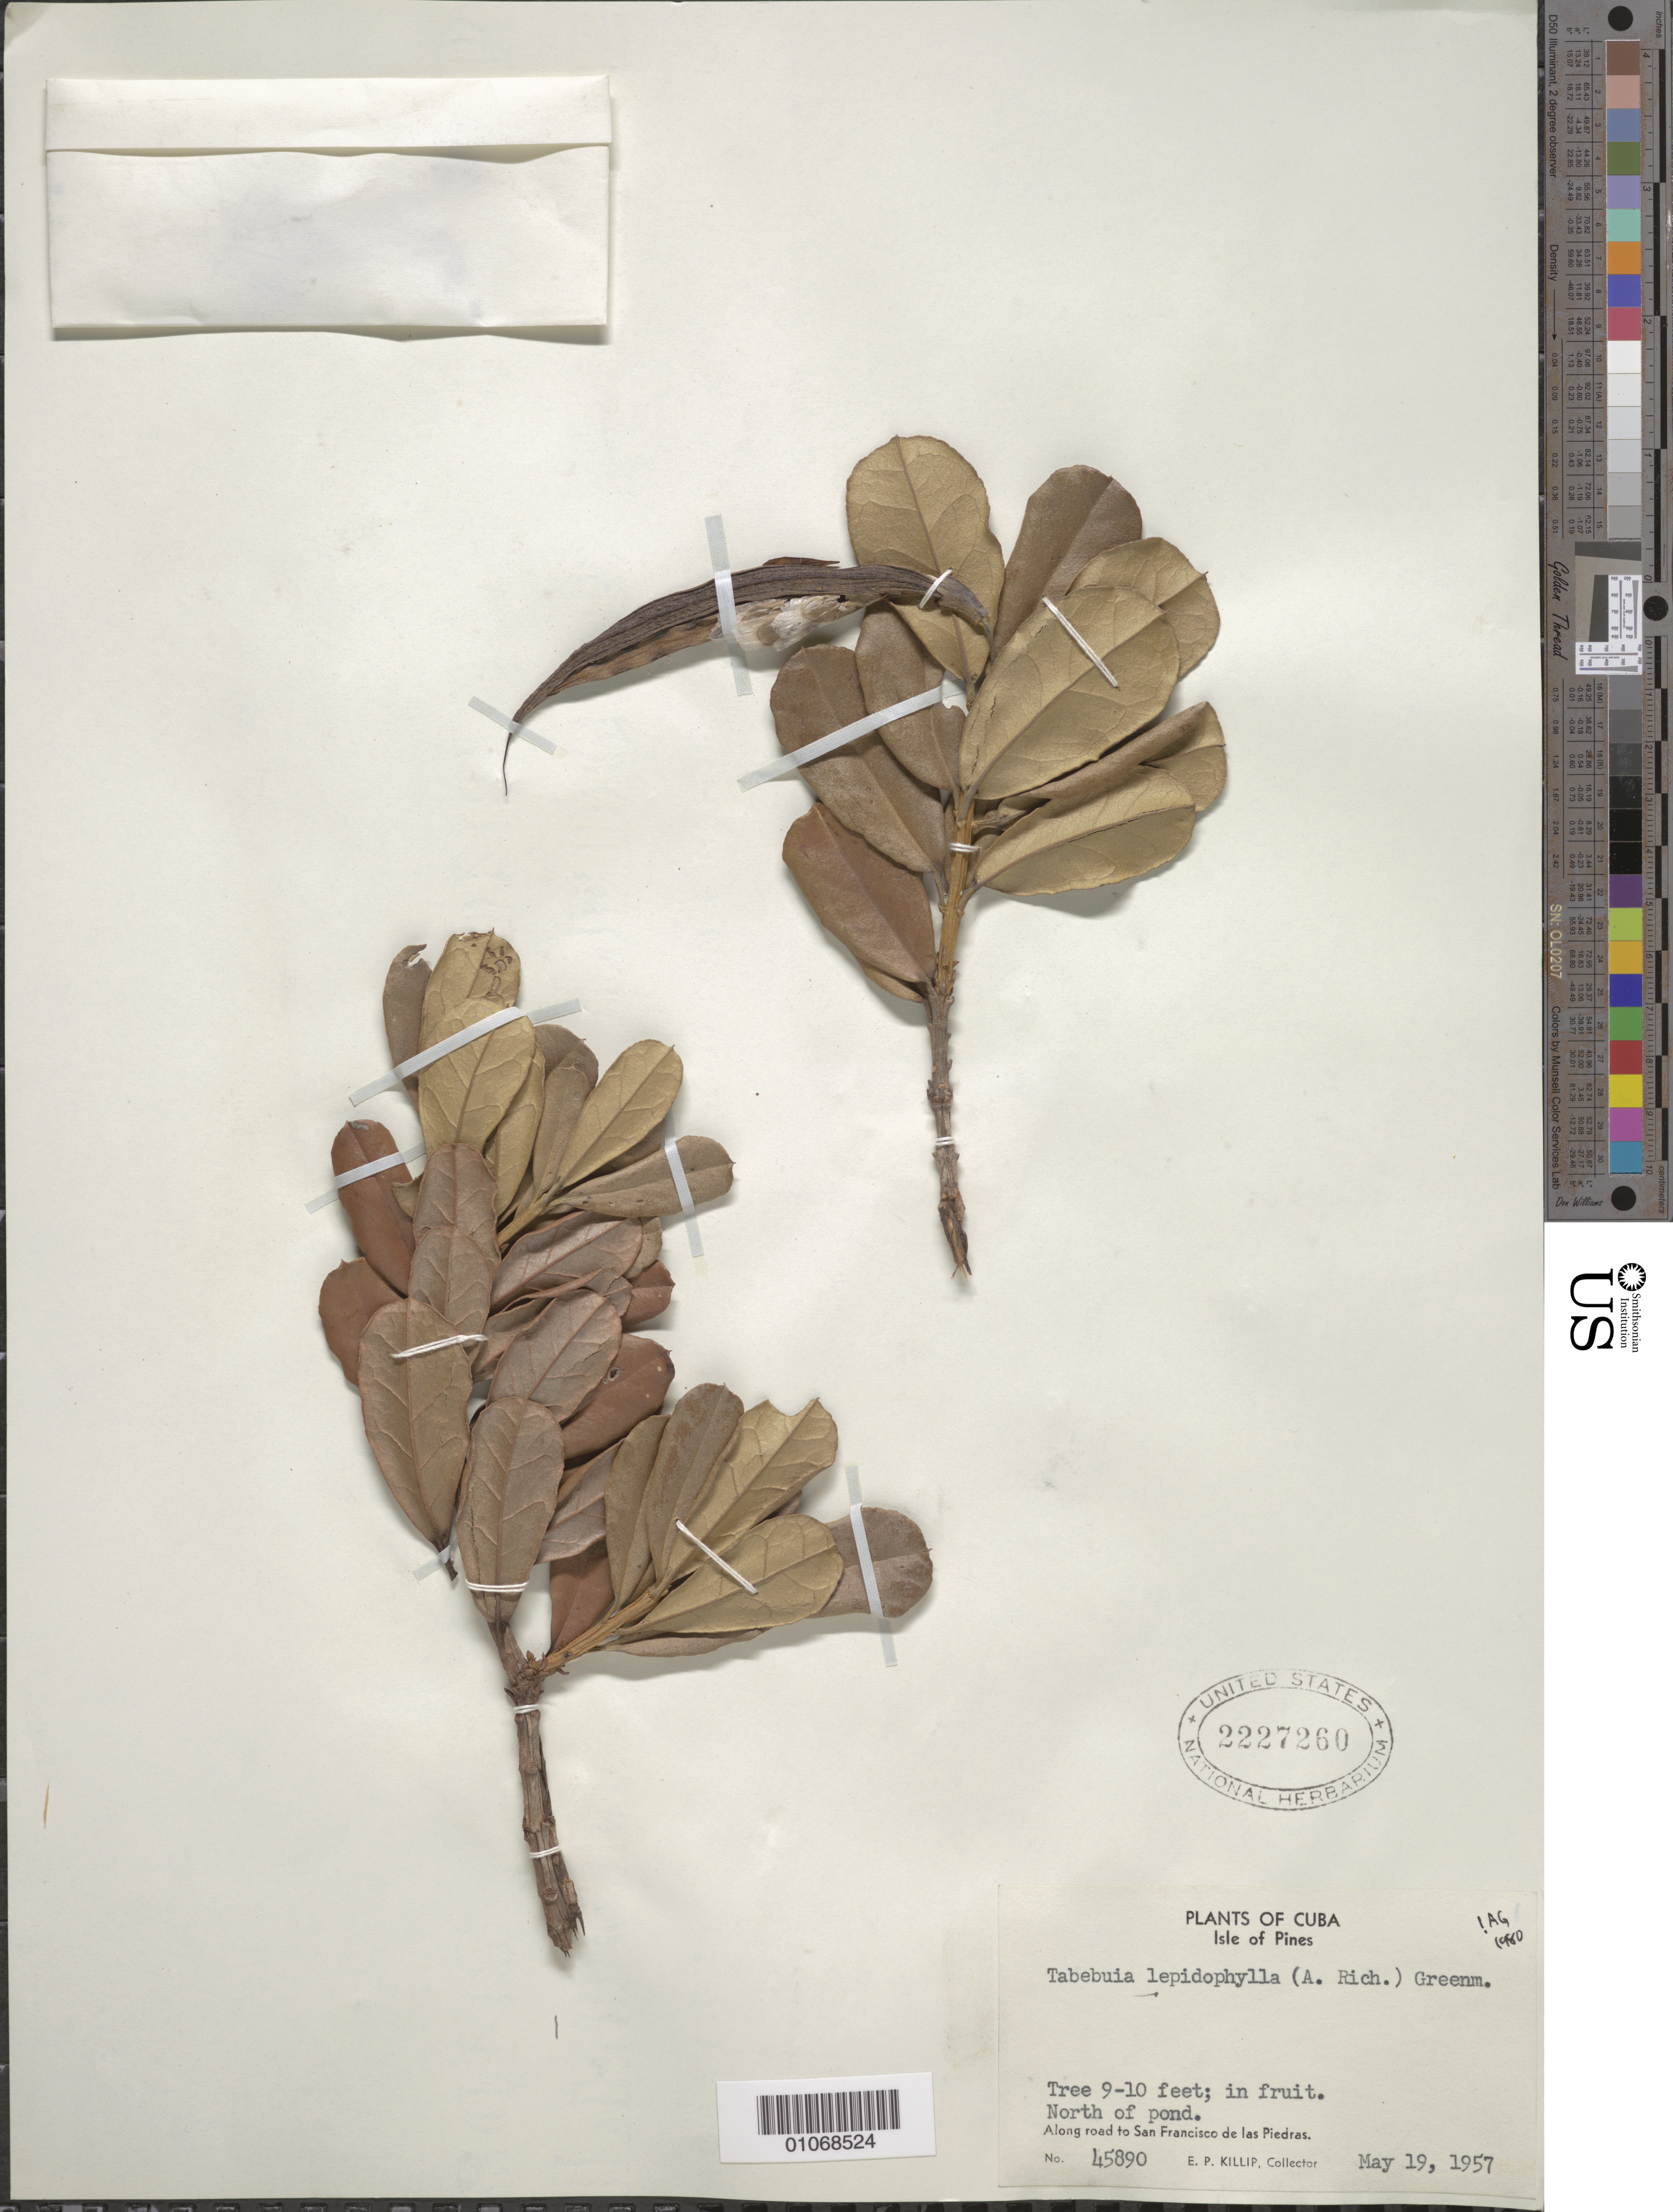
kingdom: Plantae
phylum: Tracheophyta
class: Magnoliopsida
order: Lamiales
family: Bignoniaceae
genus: Tabebuia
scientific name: Tabebuia lepidophylla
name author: (A. Rich.) Greenm.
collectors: E. P. Killip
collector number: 45890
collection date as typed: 19 May 1957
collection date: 1957-05-19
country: Cuba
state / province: Isla de La Juventud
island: Isla de la Juventud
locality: Isle of Pines, Along road to San Francisco de las Pieras, north of pond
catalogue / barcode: US 2227260